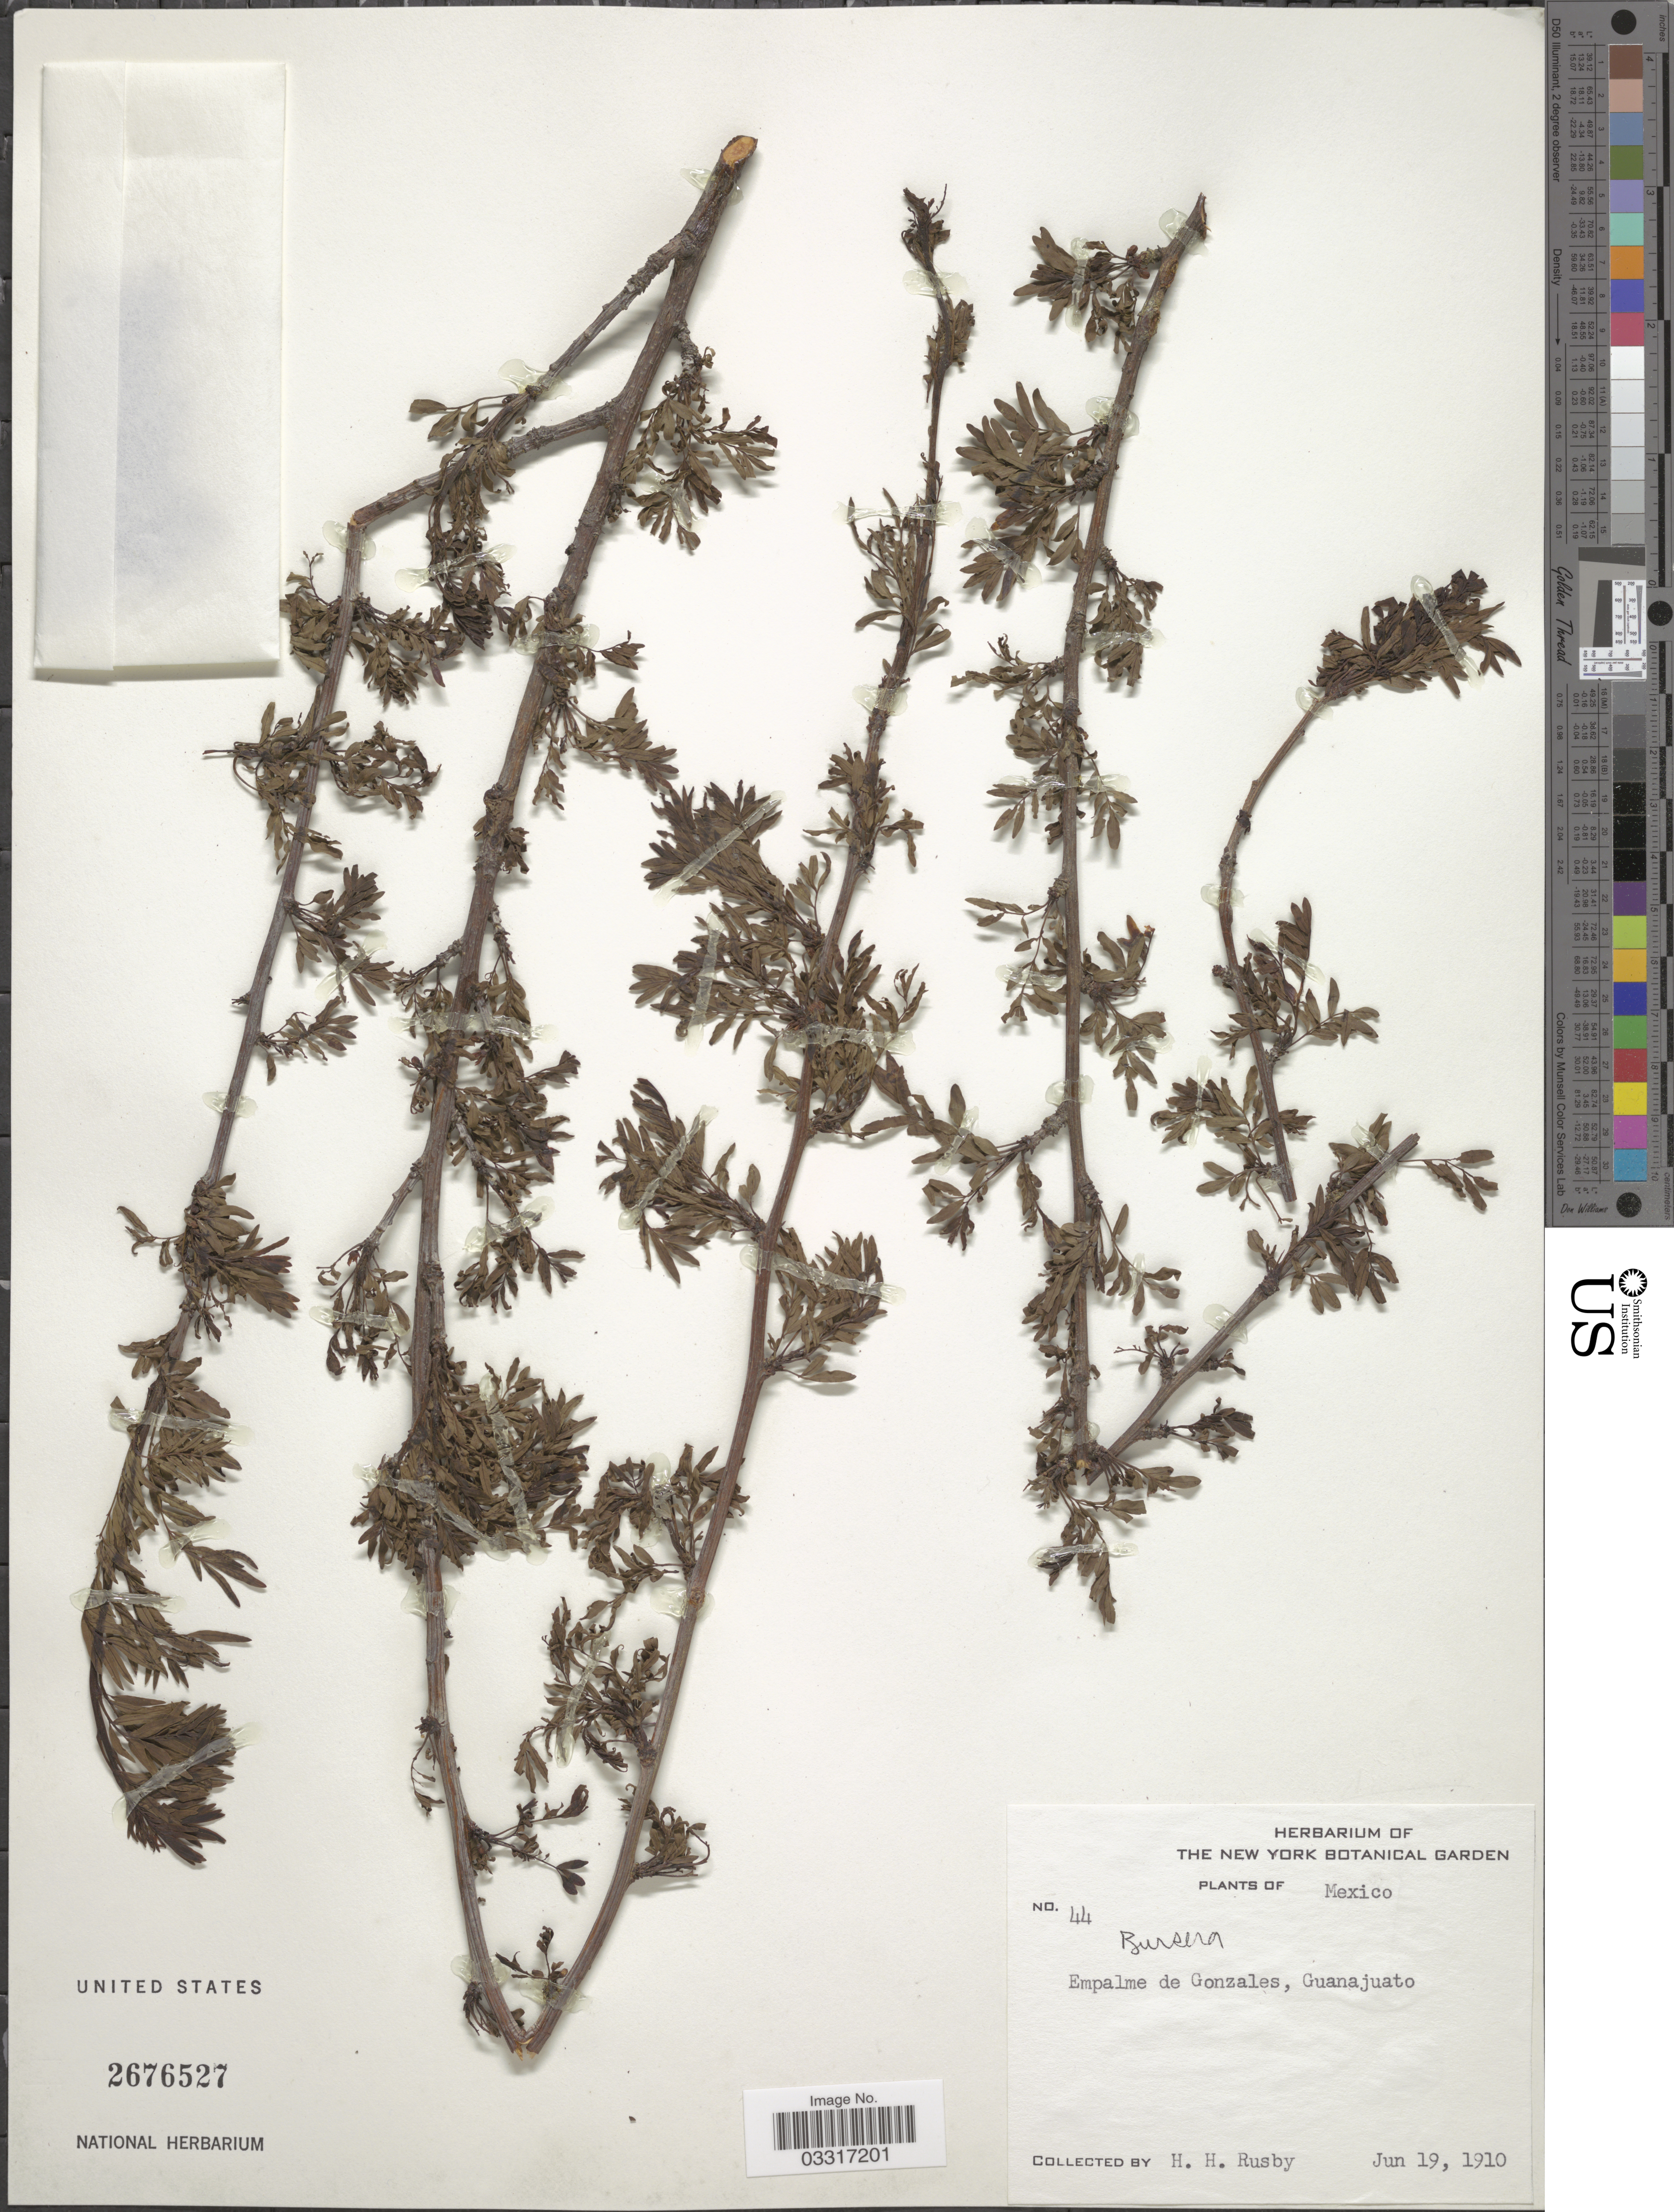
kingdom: Plantae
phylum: Tracheophyta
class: Magnoliopsida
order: Sapindales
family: Burseraceae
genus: Bursera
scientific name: Bursera sp.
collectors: H. H. Rusby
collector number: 44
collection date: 1910-06-19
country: Mexico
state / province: Guanajuato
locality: Empalme de Gonzales.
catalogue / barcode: US 2676527